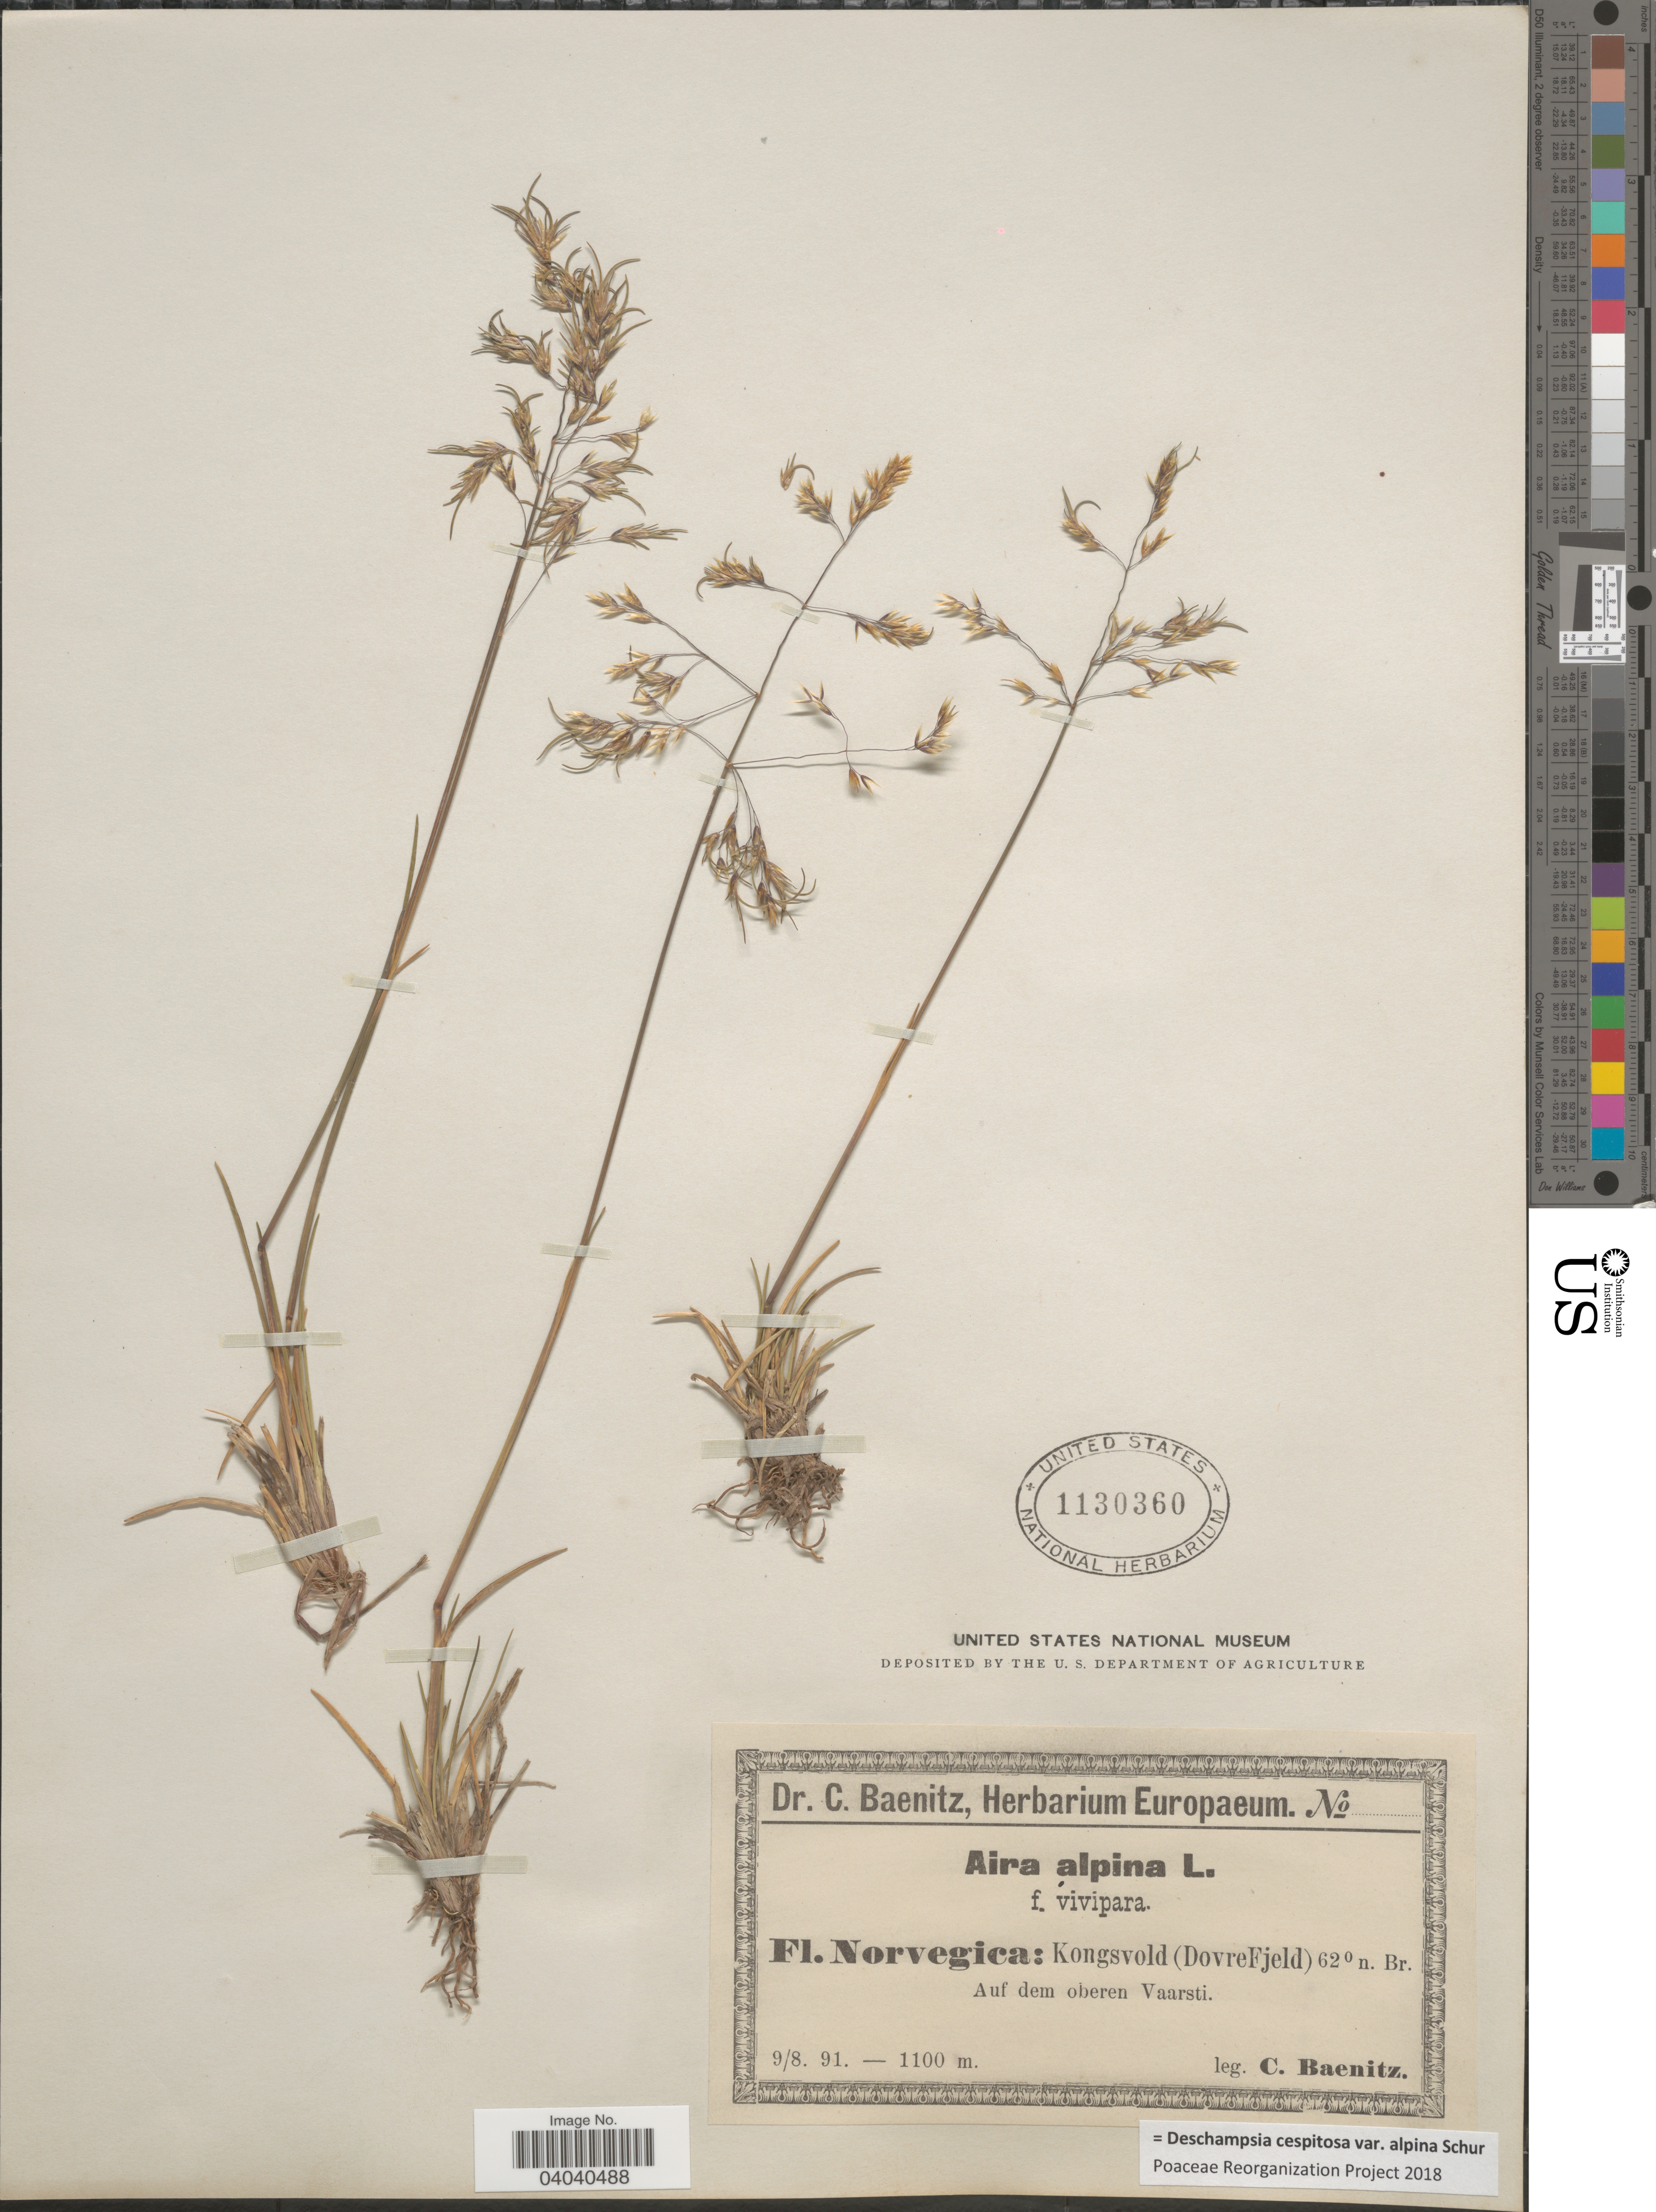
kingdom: Plantae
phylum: Tracheophyta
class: Liliopsida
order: Poales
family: Poaceae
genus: Deschampsia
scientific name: Deschampsia cespitosa var. alpina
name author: Vasey ex W.J. Beal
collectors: C. G. Baenitz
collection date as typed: Transcribed d/m/y: 9/8/91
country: Norway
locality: Norvegica: Kongsvold (DovreFjeld). Auf dem oberen Vaarsti.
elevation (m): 1100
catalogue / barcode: US 1130360